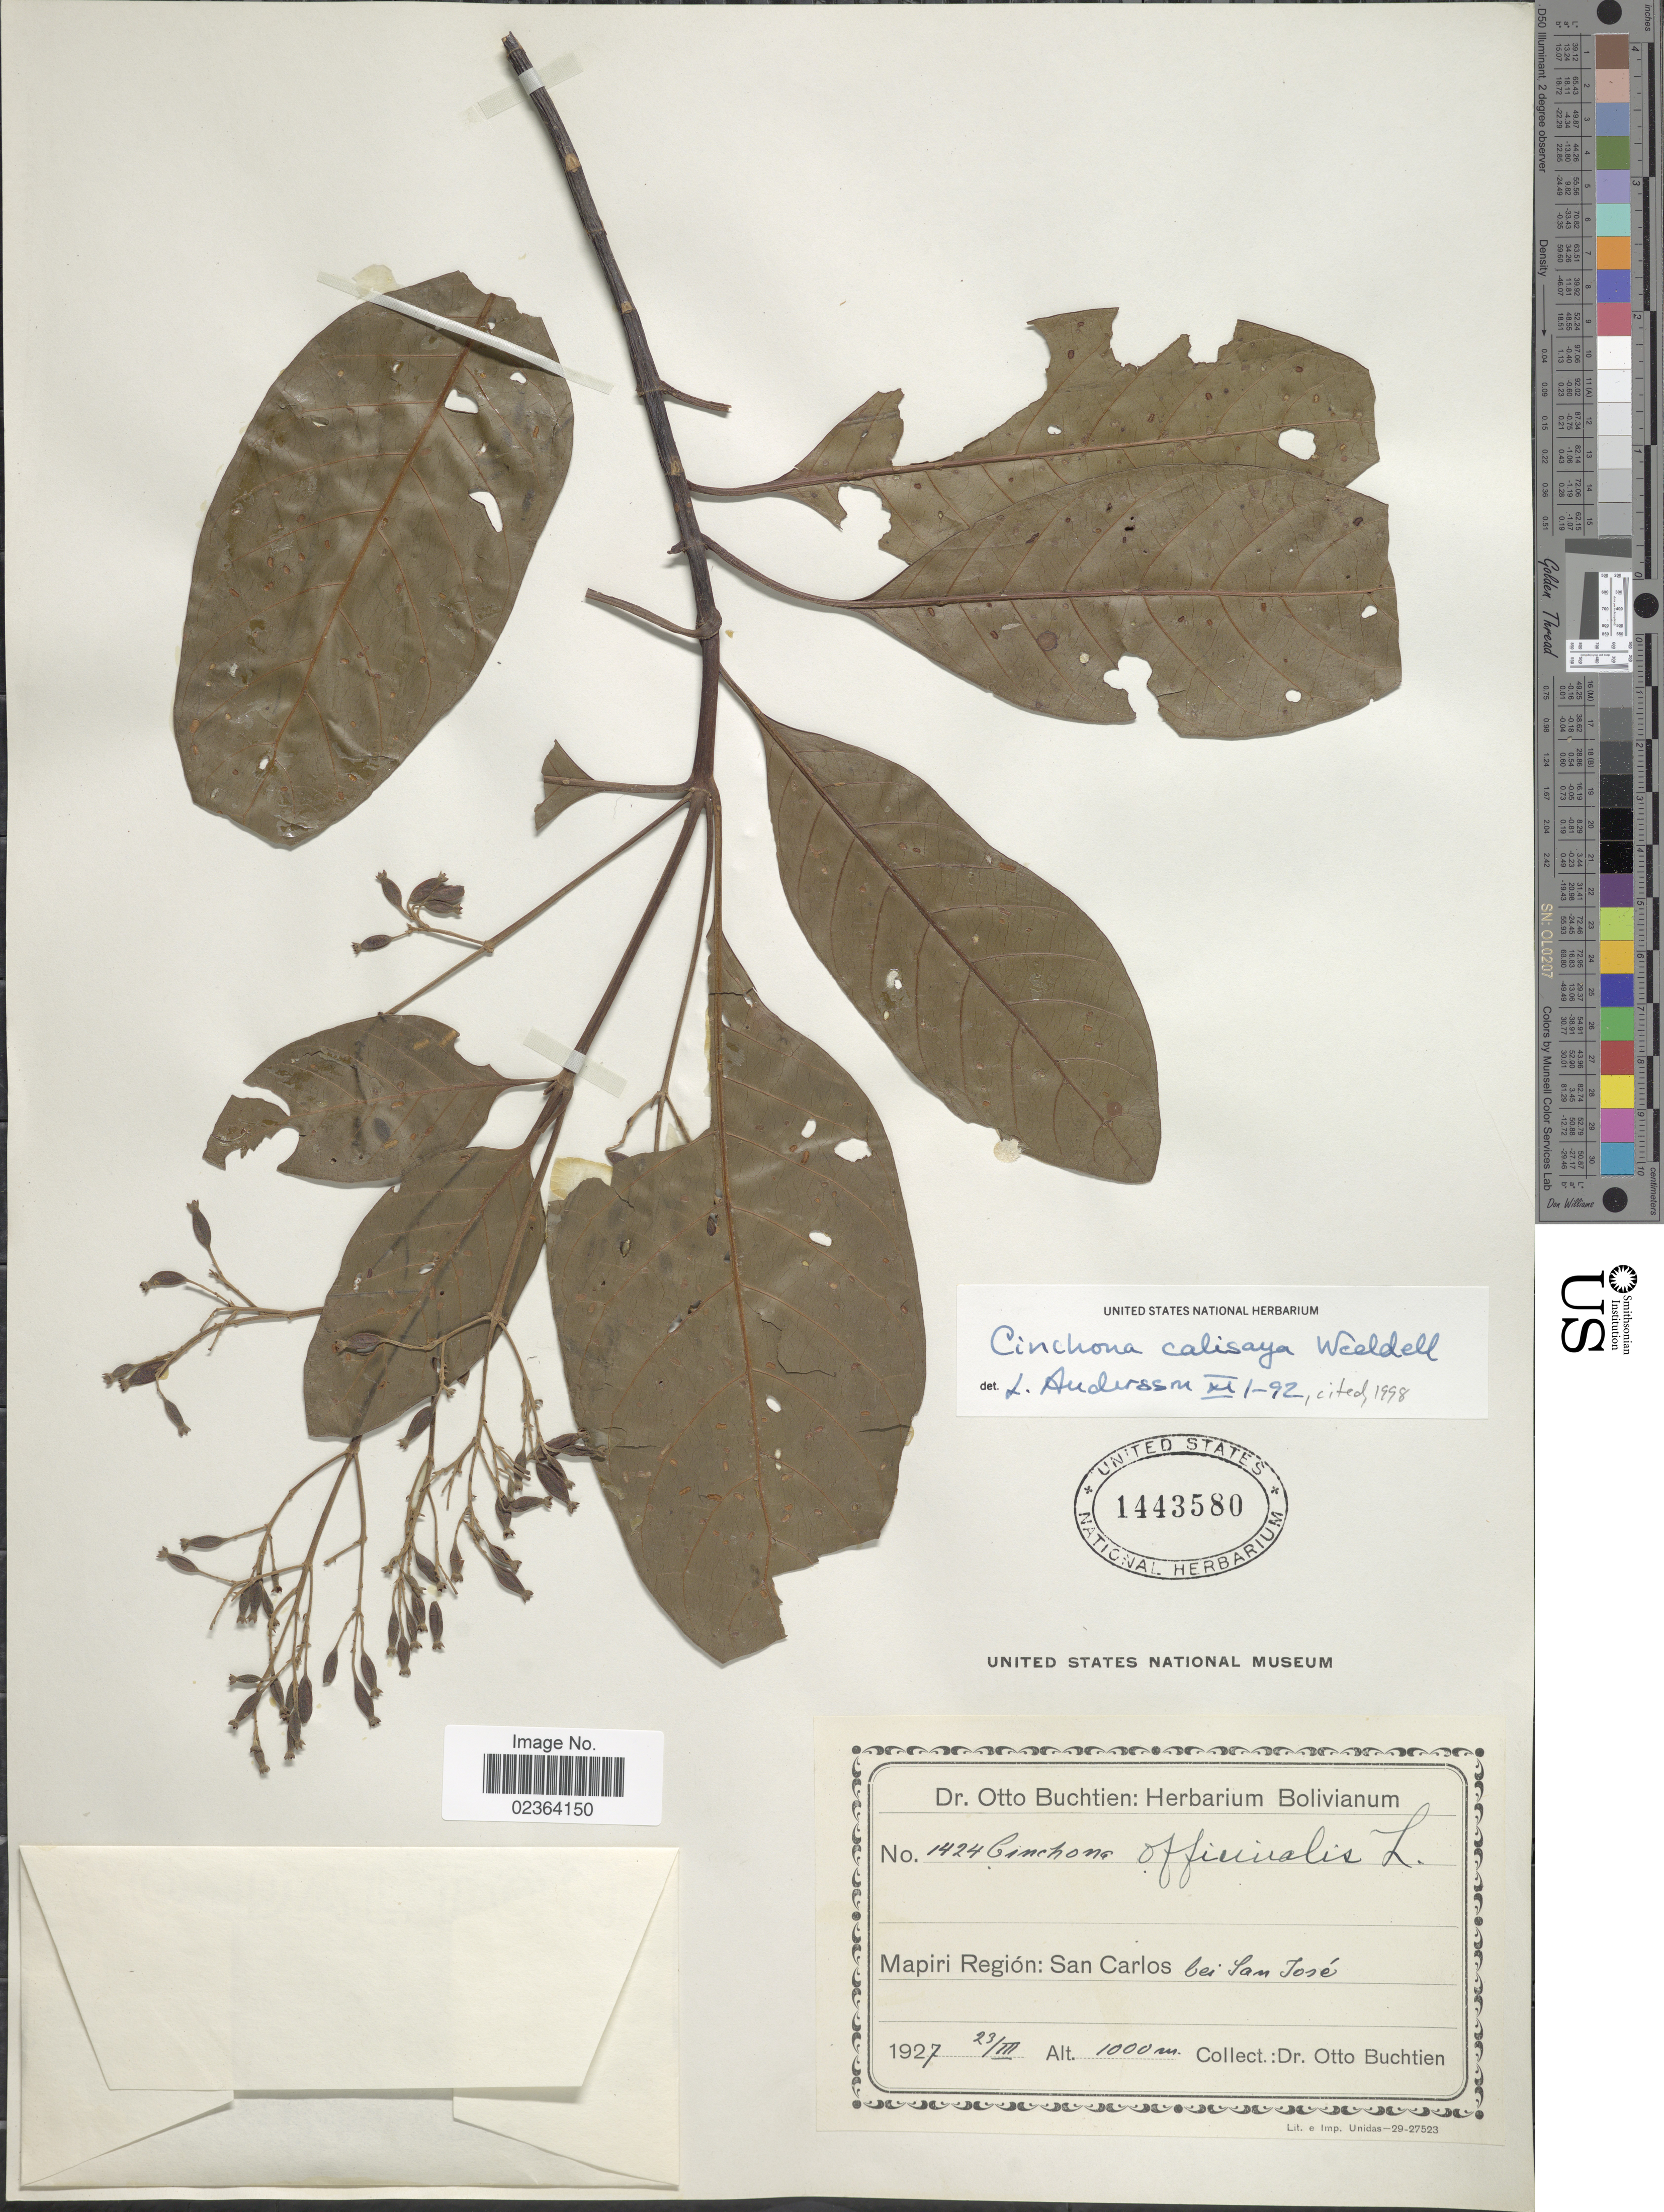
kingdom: Plantae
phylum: Tracheophyta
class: Magnoliopsida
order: Gentianales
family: Rubiaceae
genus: Cinchona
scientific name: Cinchona calisaya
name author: Wedd.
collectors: O. Buchtien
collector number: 1424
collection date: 1927-03-23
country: Bolivia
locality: Mapiri Region: San Carlos bei San Jose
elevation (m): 1000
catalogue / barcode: US 1443580